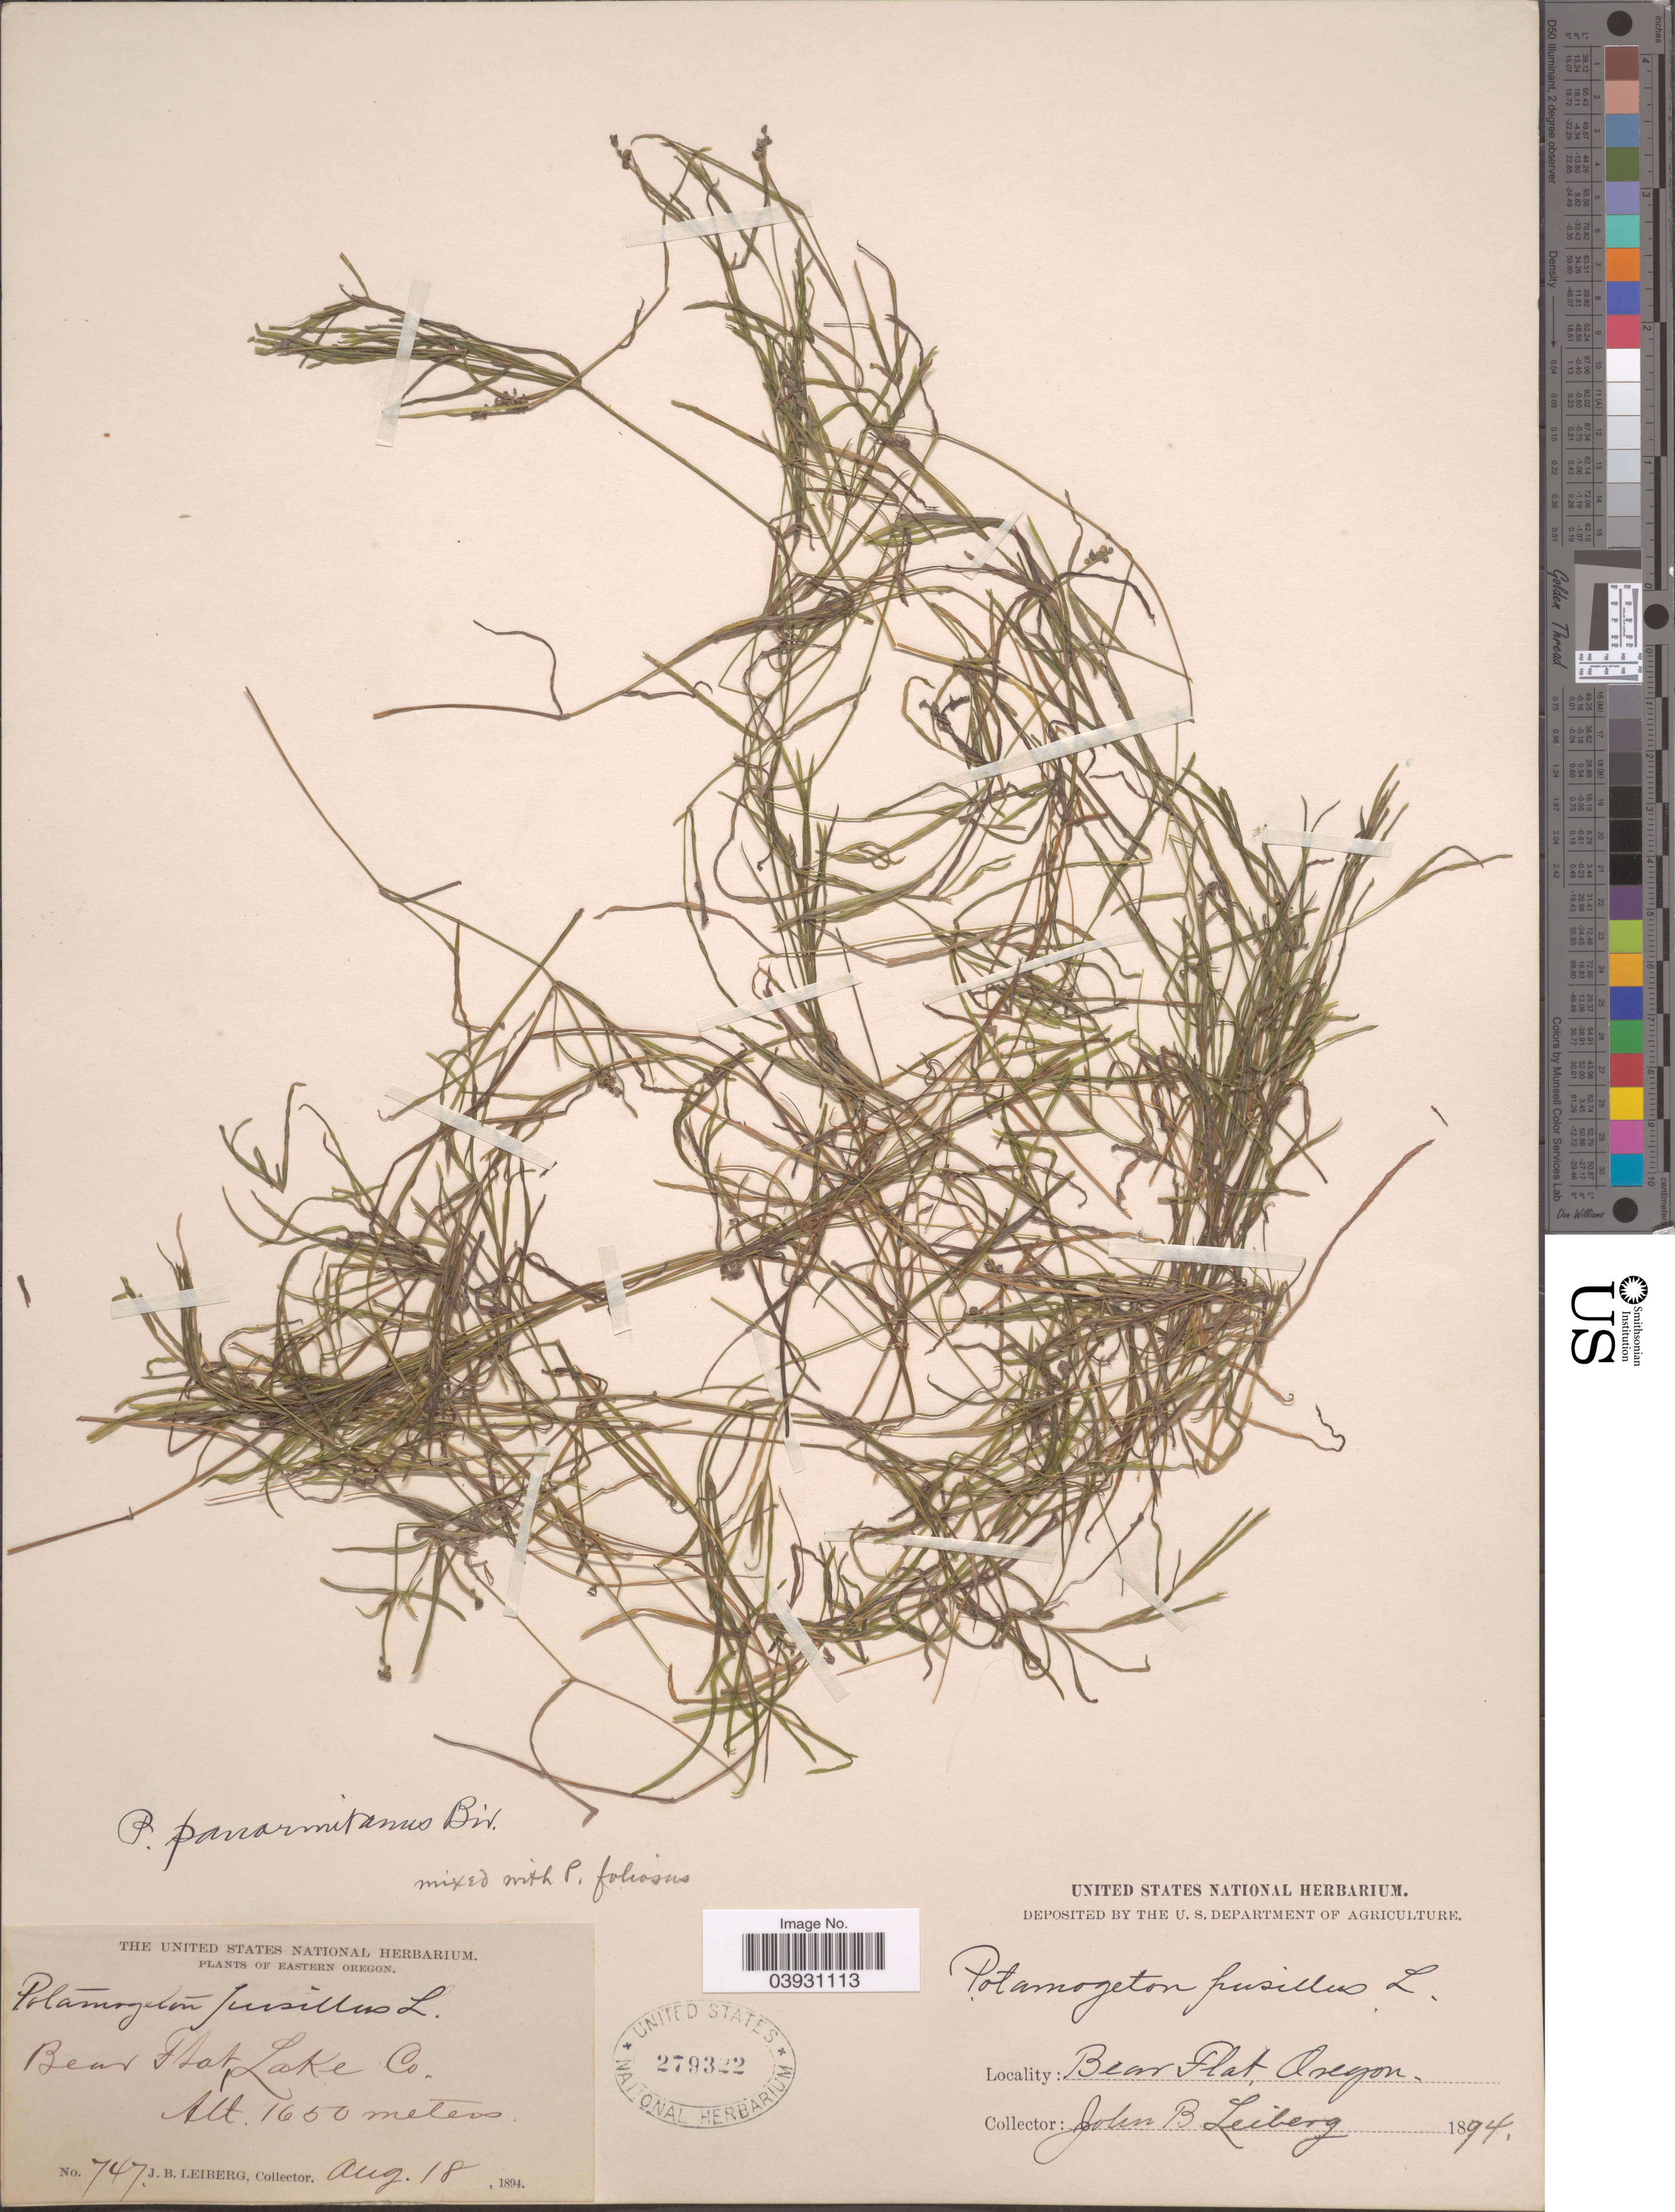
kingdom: Plantae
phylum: Tracheophyta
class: Liliopsida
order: Alismatales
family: Potamogetonaceae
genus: Potamogeton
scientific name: Potamogeton pusillus var. sp.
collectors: J. B. Leiberg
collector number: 747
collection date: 1894-08-18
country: United States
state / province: Oregon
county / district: Lake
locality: Eastern Oregon. Bear Flat Lake Co.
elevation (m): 1650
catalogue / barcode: US 279322